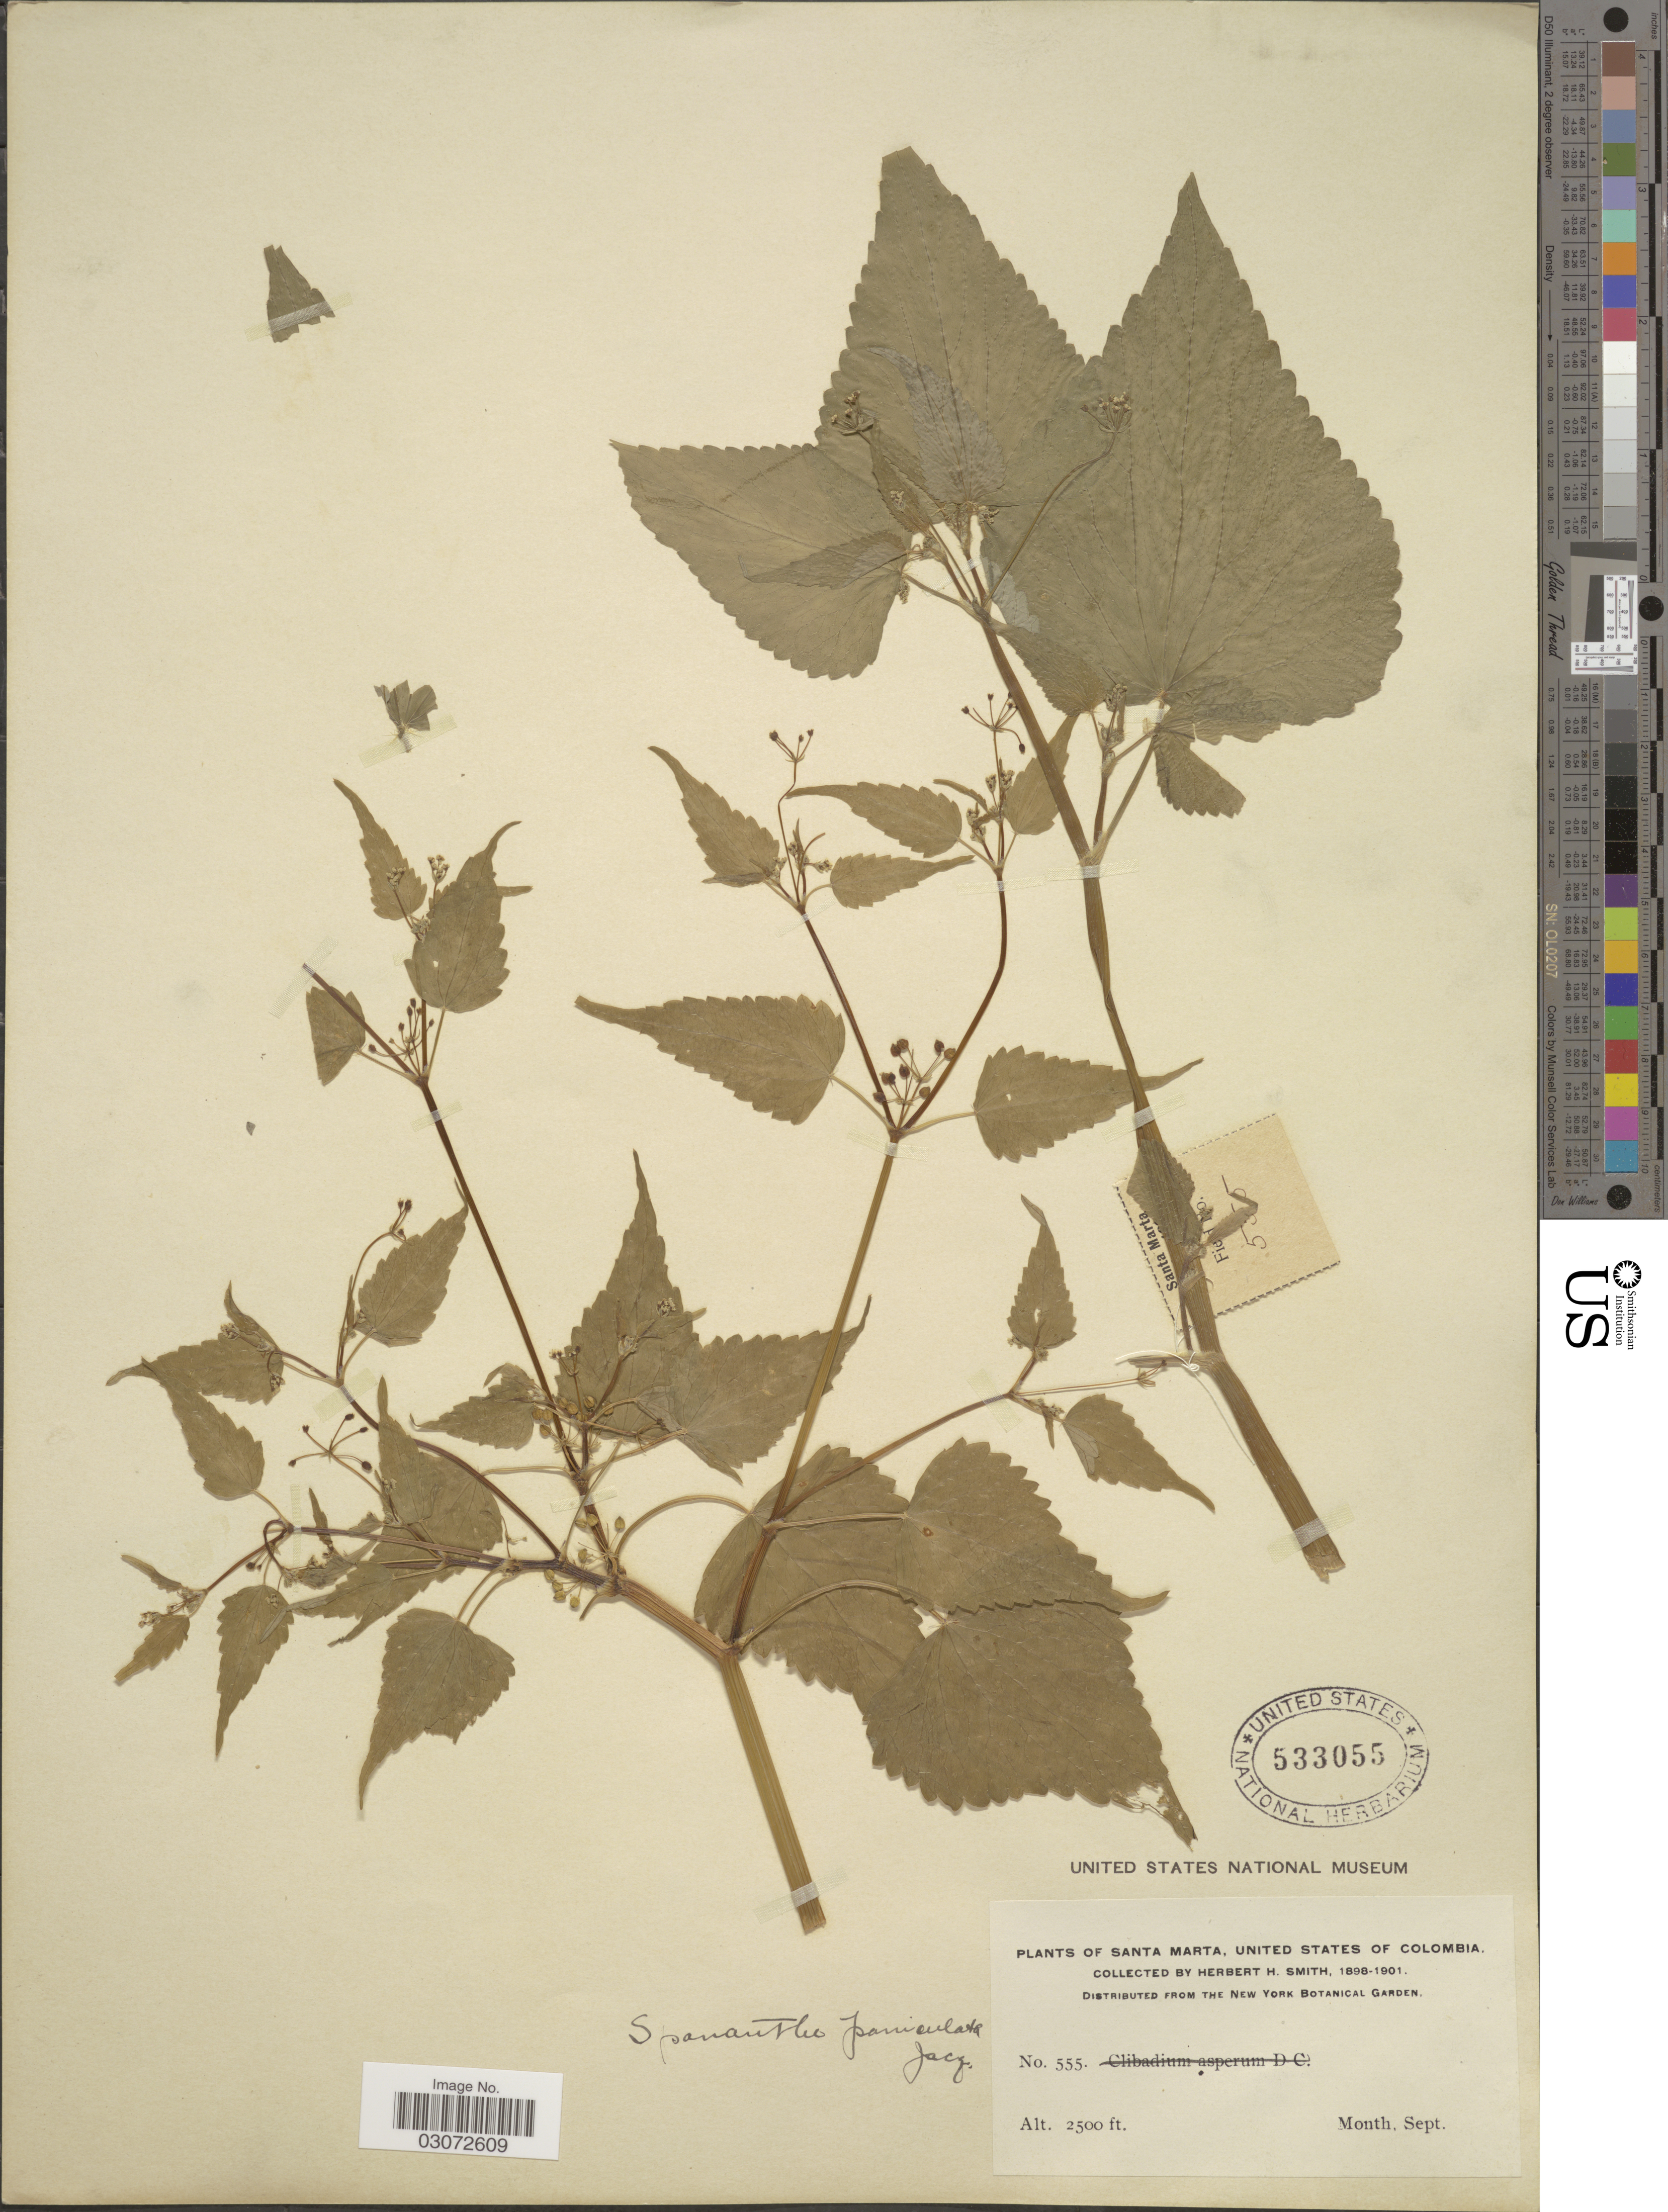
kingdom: Plantae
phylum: Tracheophyta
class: Magnoliopsida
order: Apiales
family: Apiaceae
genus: Spananthe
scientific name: Spananthe paniculata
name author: Jacq.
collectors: Herbert H. Smith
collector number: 555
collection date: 1898-09/1901-09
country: Colombia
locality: Santa Marta, United States of Colombia.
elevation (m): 762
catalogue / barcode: US 533055